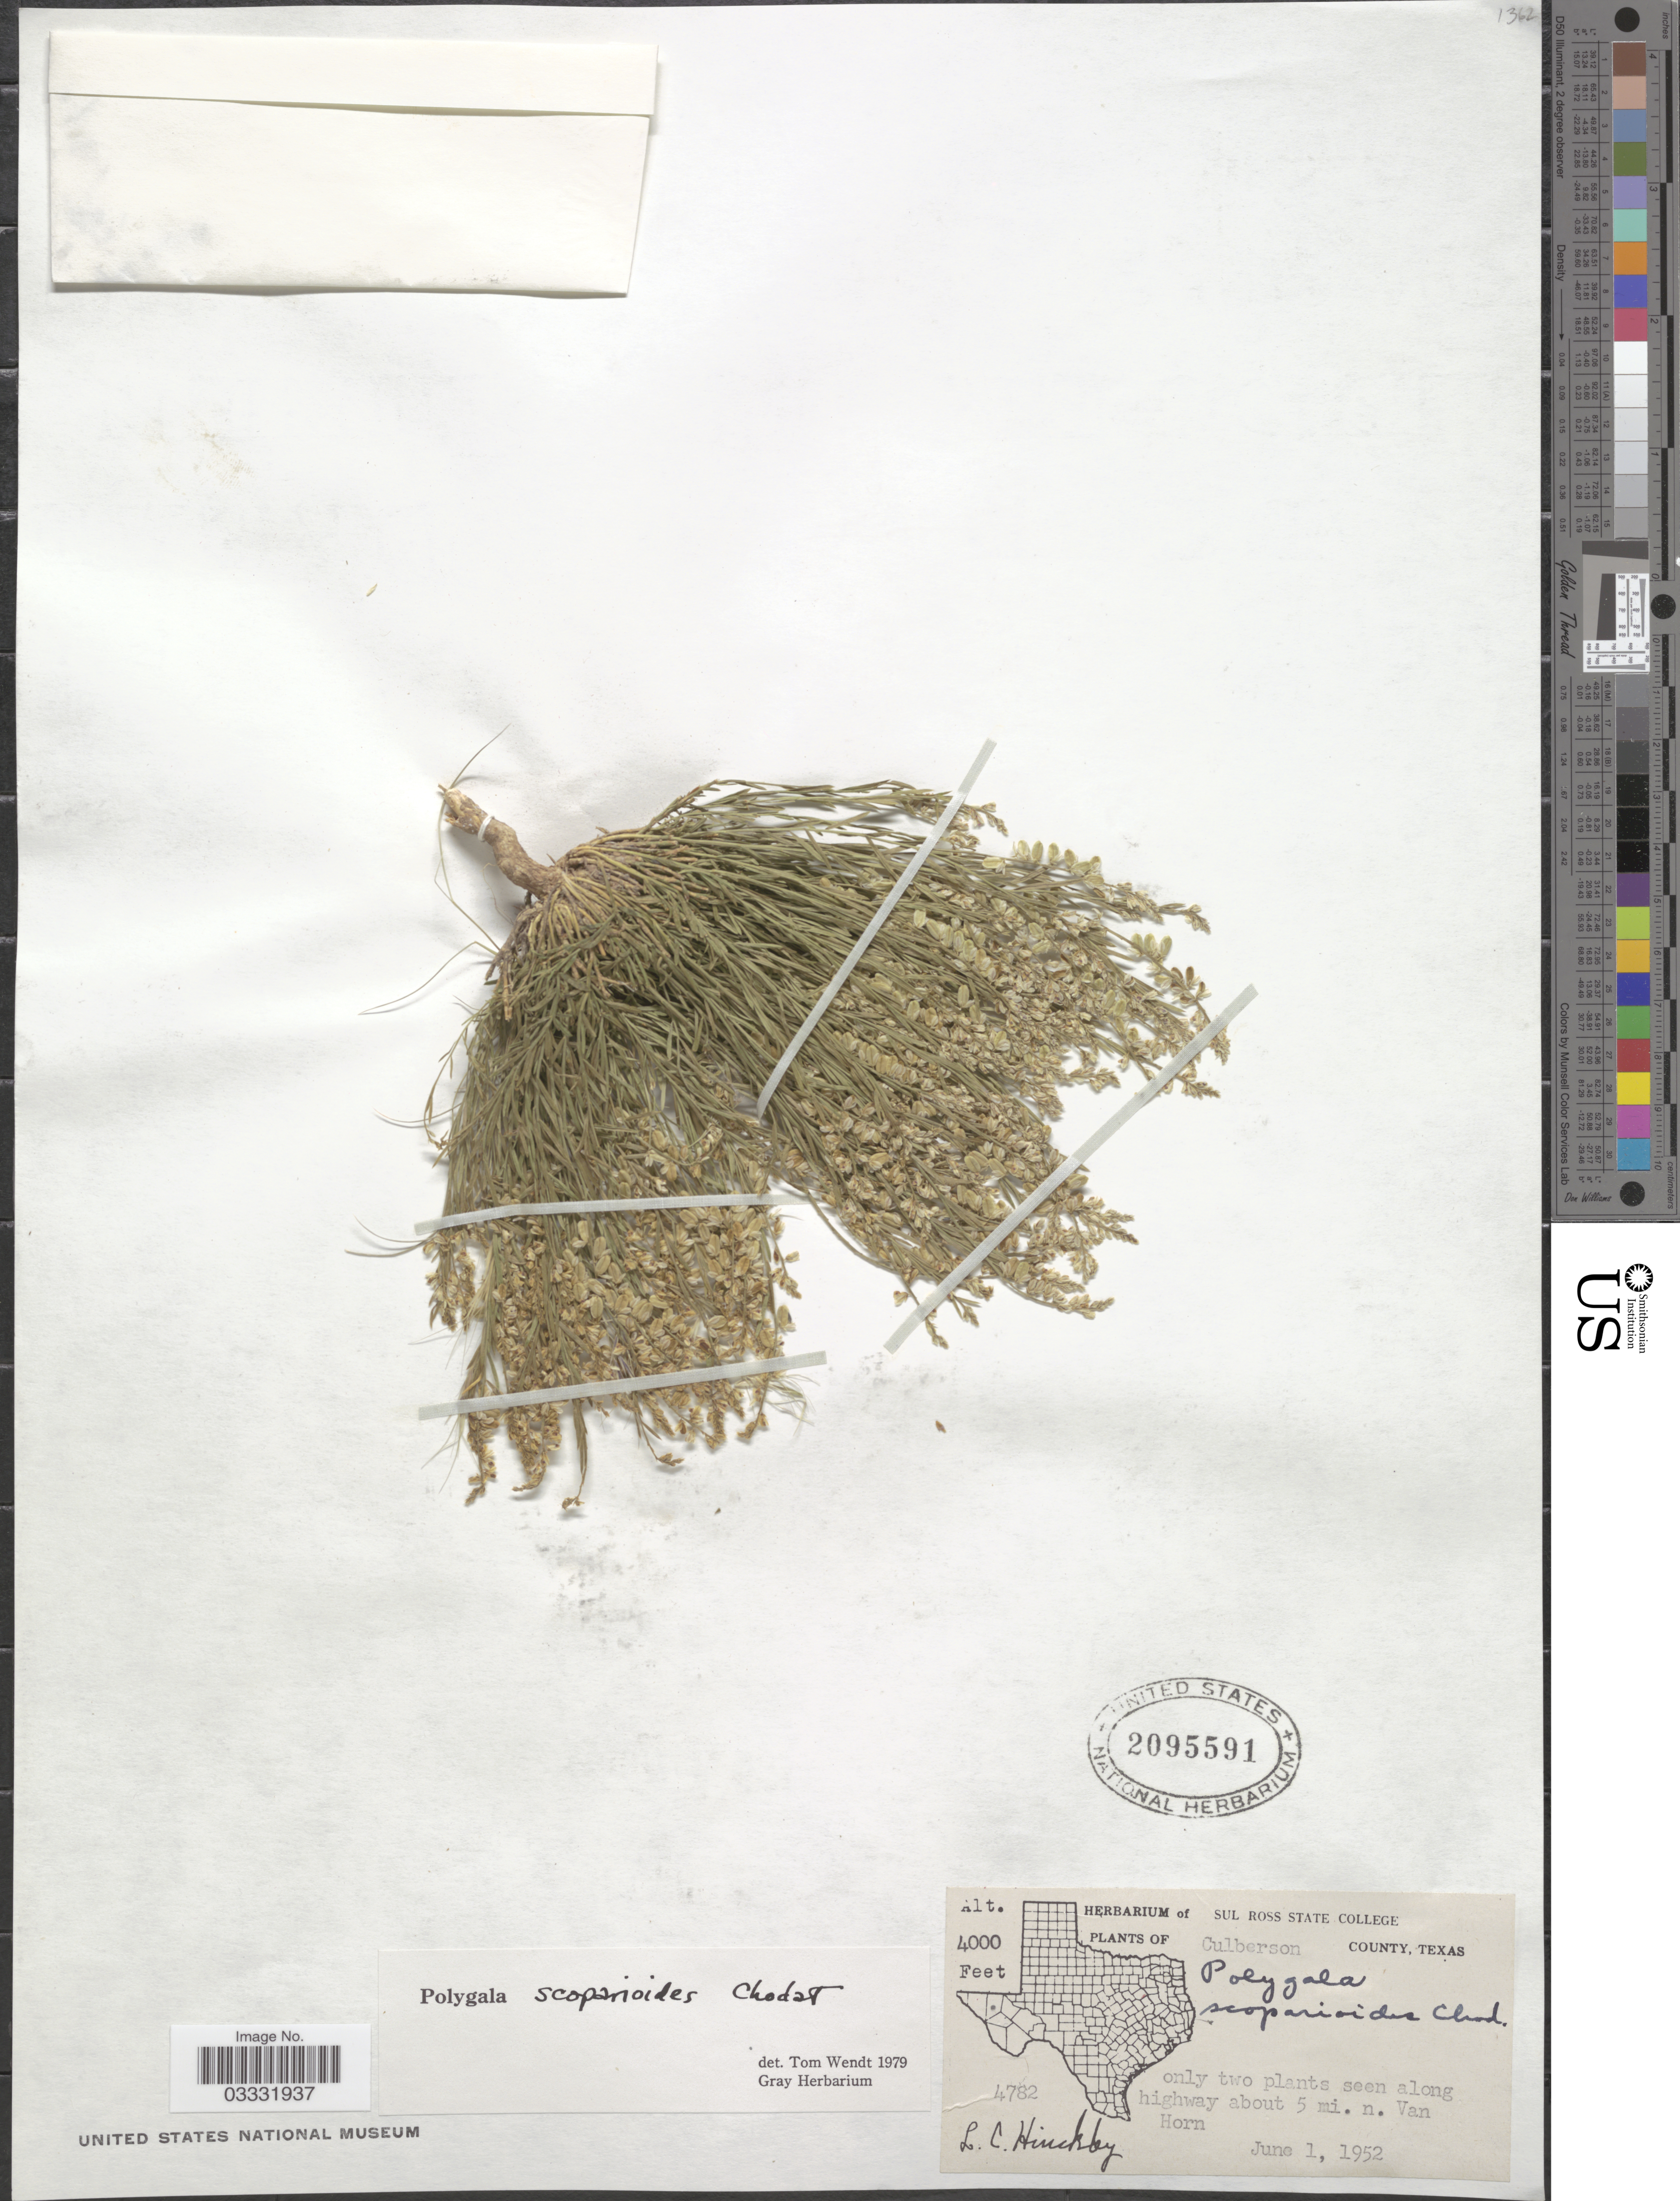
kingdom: Plantae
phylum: Tracheophyta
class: Magnoliopsida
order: Fabales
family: Polygalaceae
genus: Polygala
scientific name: Polygala scoparioides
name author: Chodat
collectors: L. Hinckley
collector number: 4782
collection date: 1952-06-01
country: United States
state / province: Texas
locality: Culberson County. Along highway about 5 mi. n. Van Horn.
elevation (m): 1219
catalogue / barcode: US 2095591